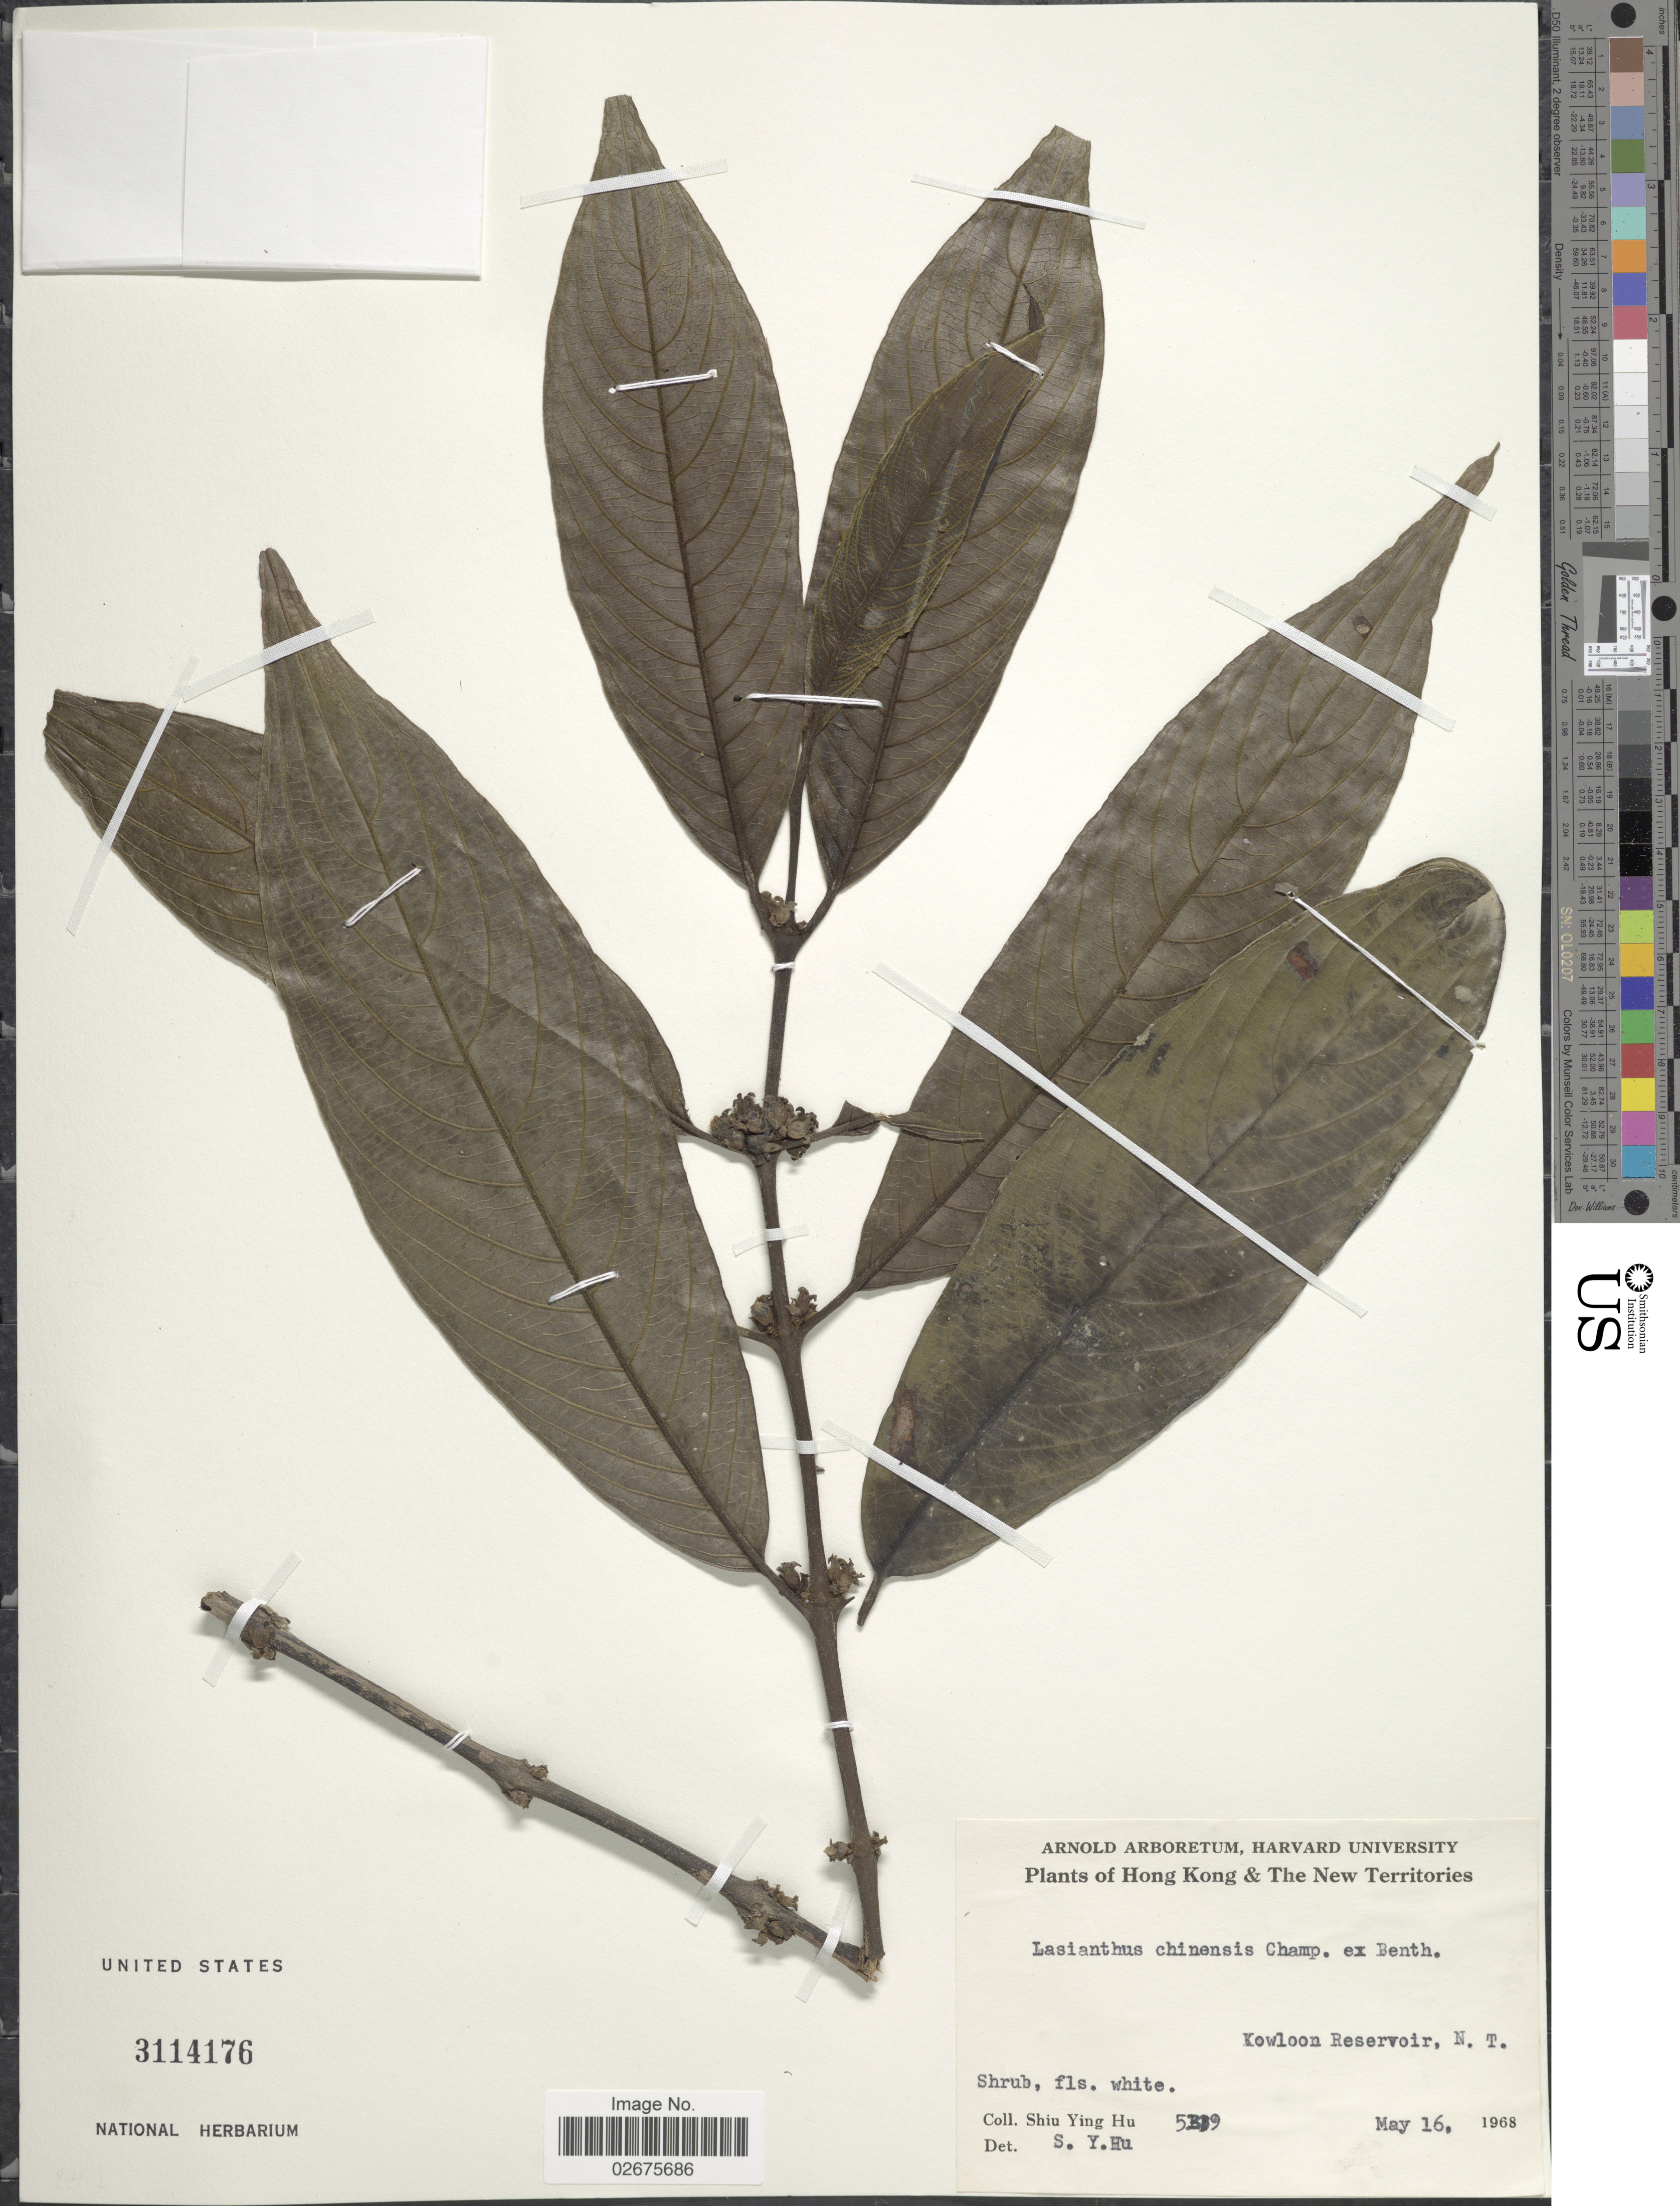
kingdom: Plantae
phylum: Tracheophyta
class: Magnoliopsida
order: Gentianales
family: Rubiaceae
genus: Lasianthus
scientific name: Lasianthus chinensis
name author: (Champ. ex Benth.) Benth.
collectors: S. Y. Hu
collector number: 5319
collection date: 1968-05-16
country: China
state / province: Hong Kong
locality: Hong Kong & The New Territories, Kowloon Reservoir, N. T.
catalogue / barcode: US 3114176